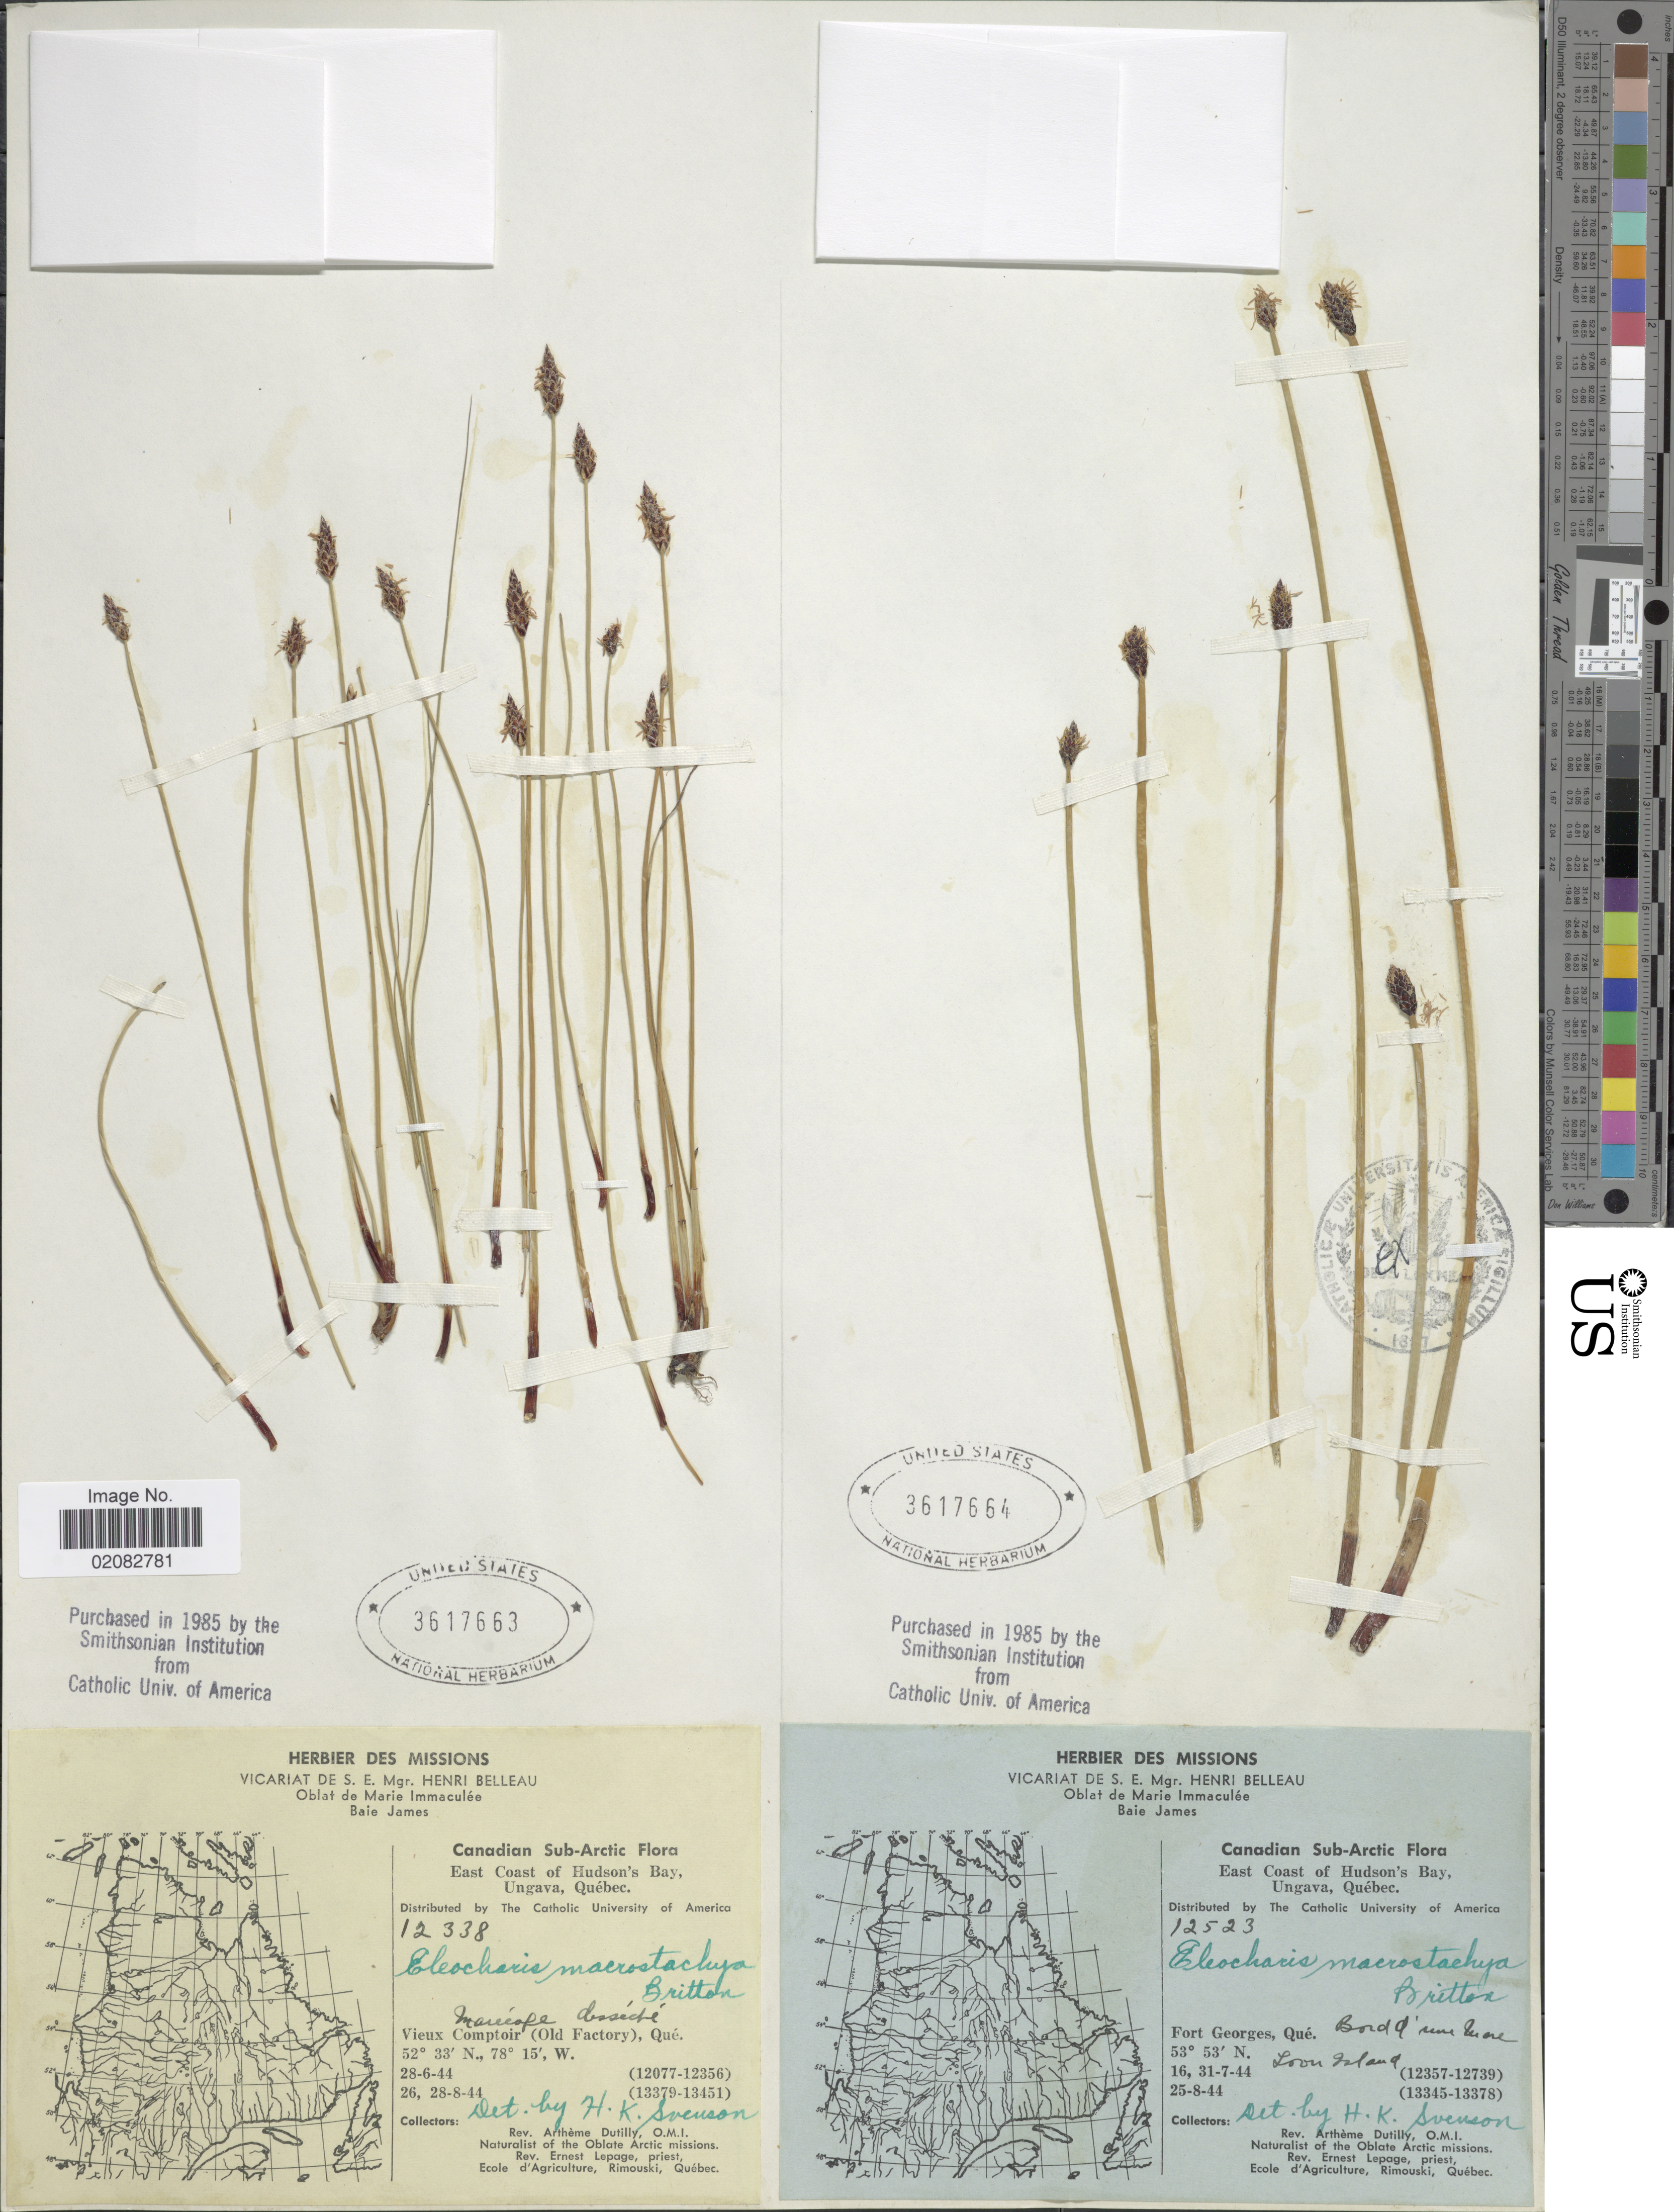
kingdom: Plantae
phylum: Tracheophyta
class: Liliopsida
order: Poales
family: Cyperaceae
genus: Eleocharis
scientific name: Eleocharis macrostachya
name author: Britton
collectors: A. Dutilly & E. Lepage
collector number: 12523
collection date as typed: Transcribed d/m/y: 31/7/44 to 25/8/44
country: Canada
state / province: Quebec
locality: East Coast of Hudson's Bay, Ungava, Fort Georges, Leon Island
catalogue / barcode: US 3617664-2